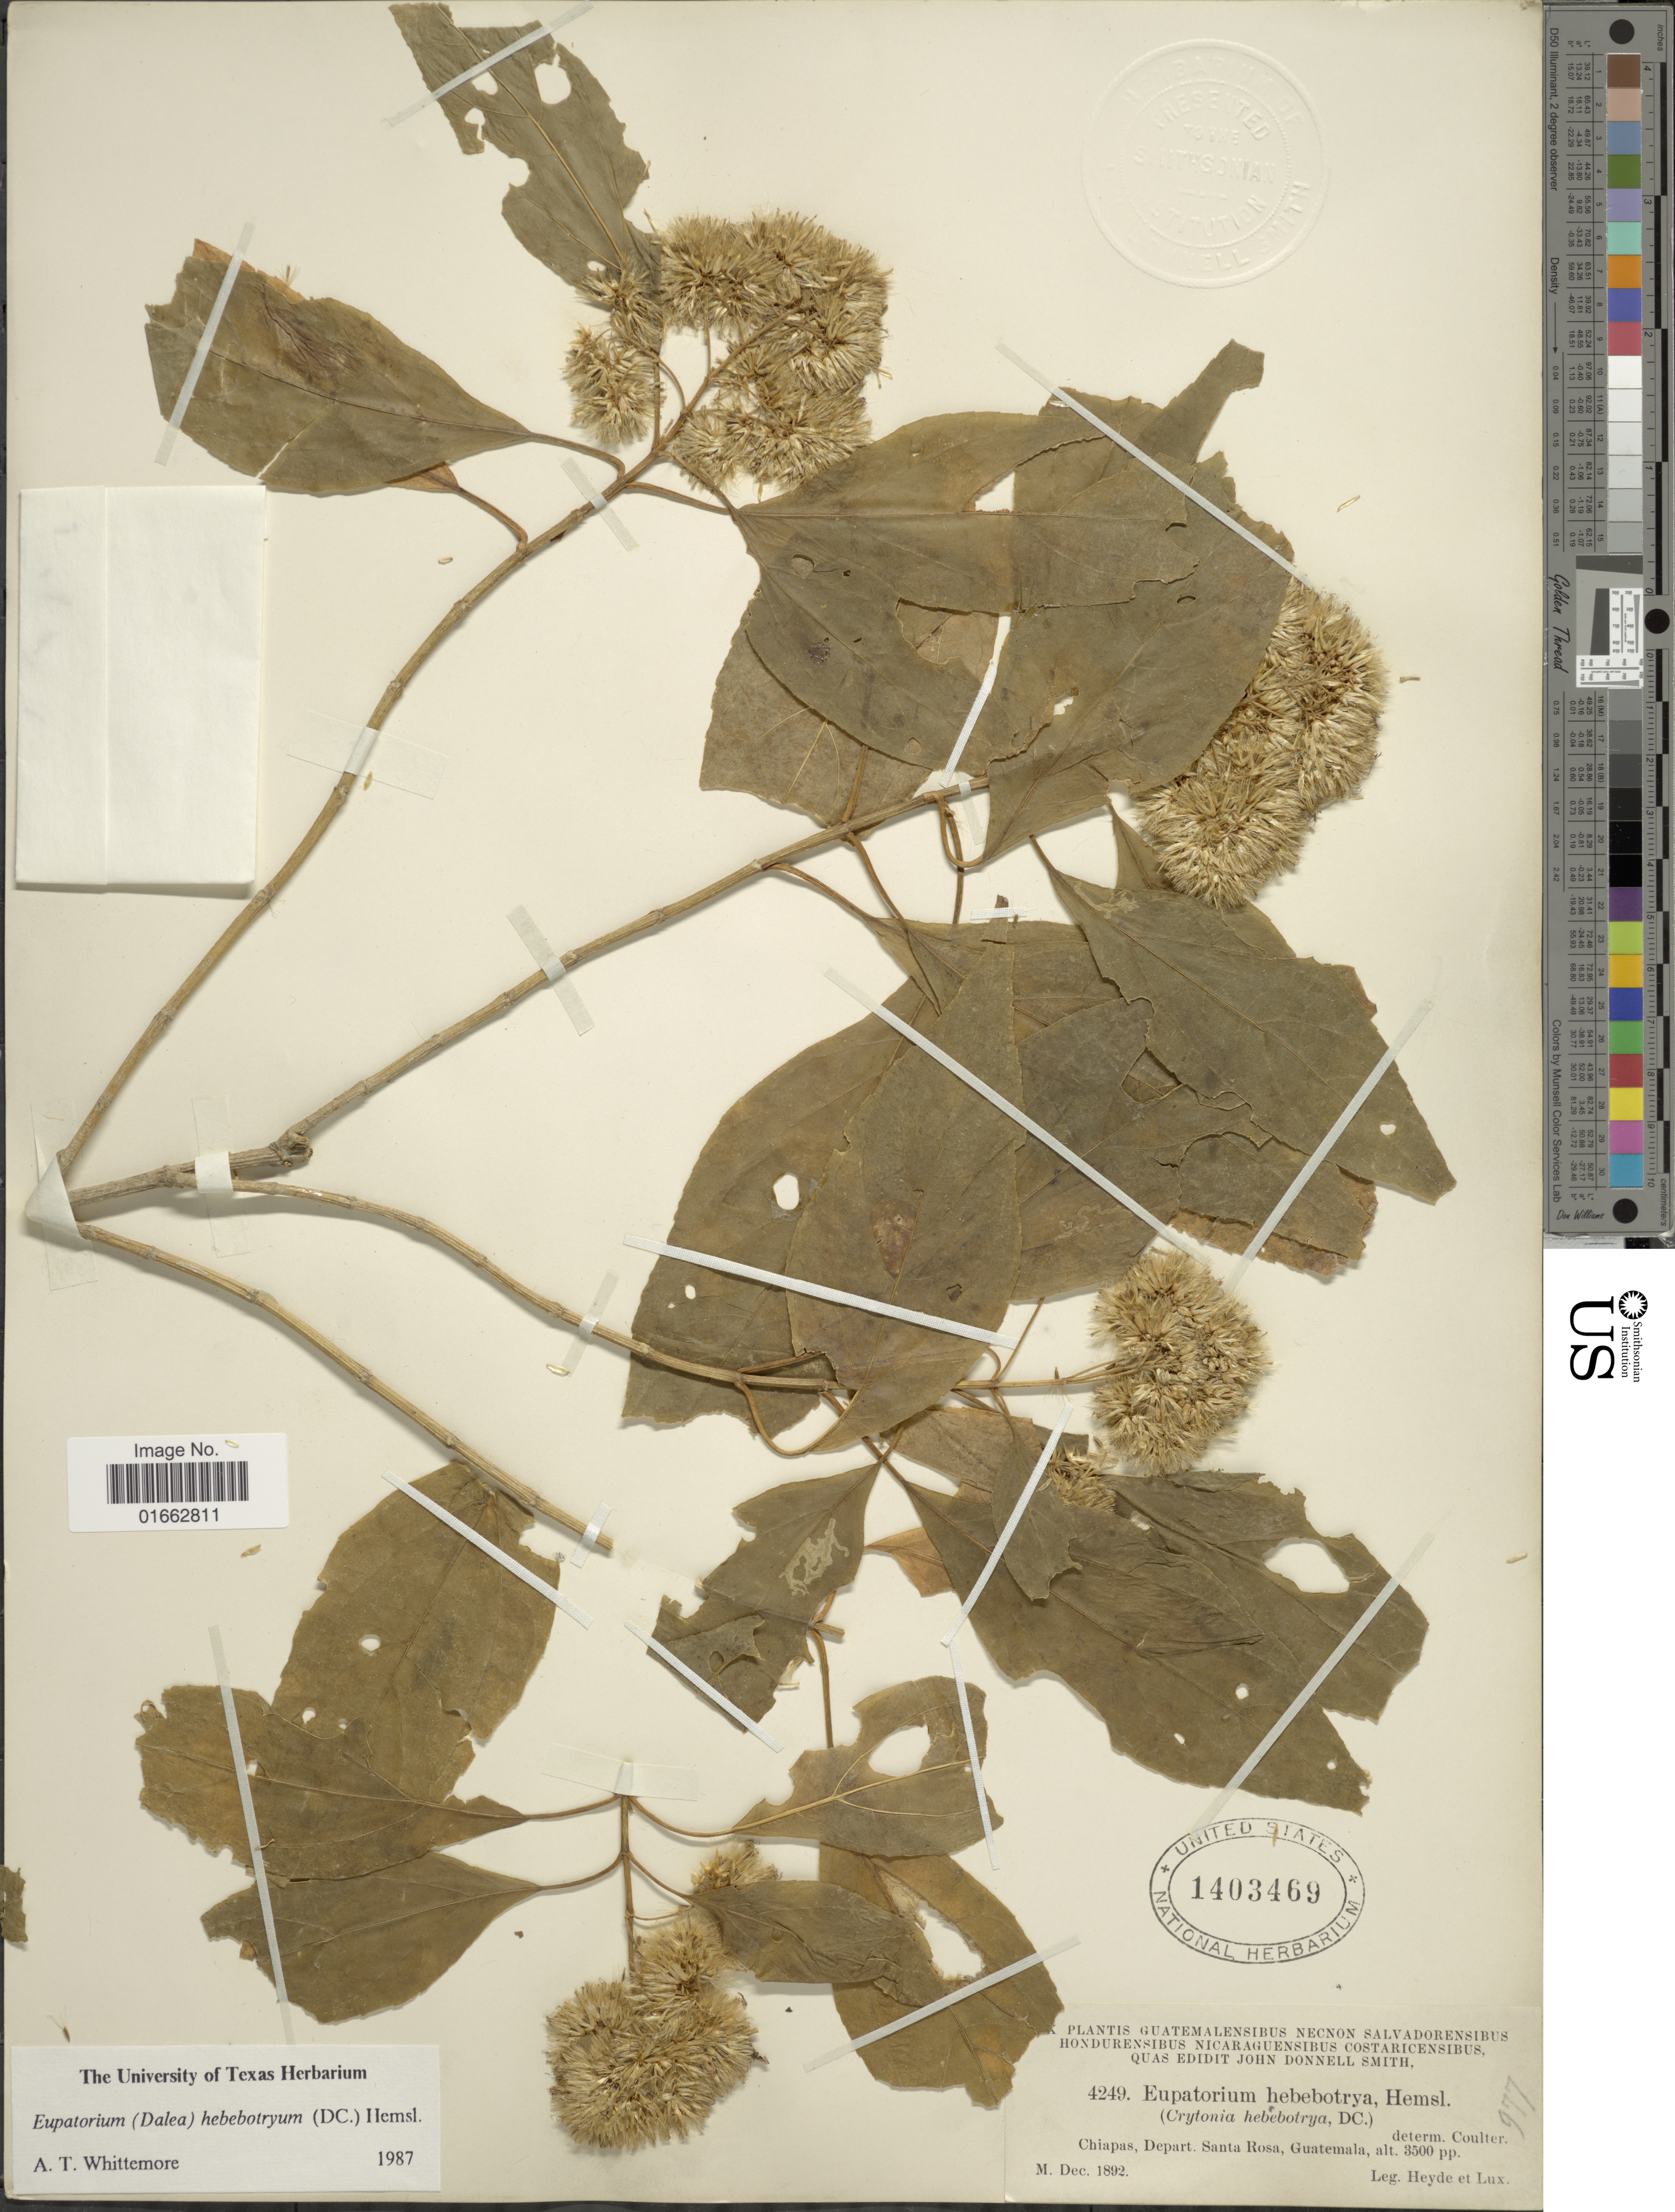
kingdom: Plantae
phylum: Tracheophyta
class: Magnoliopsida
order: Asterales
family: Asteraceae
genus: Critonia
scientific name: Critonia hebebotrya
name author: DC.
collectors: Heyde & Lux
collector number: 4249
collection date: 1892-12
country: Guatemala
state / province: Santa Rosa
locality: Chiapas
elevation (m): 1067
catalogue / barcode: US 1403469